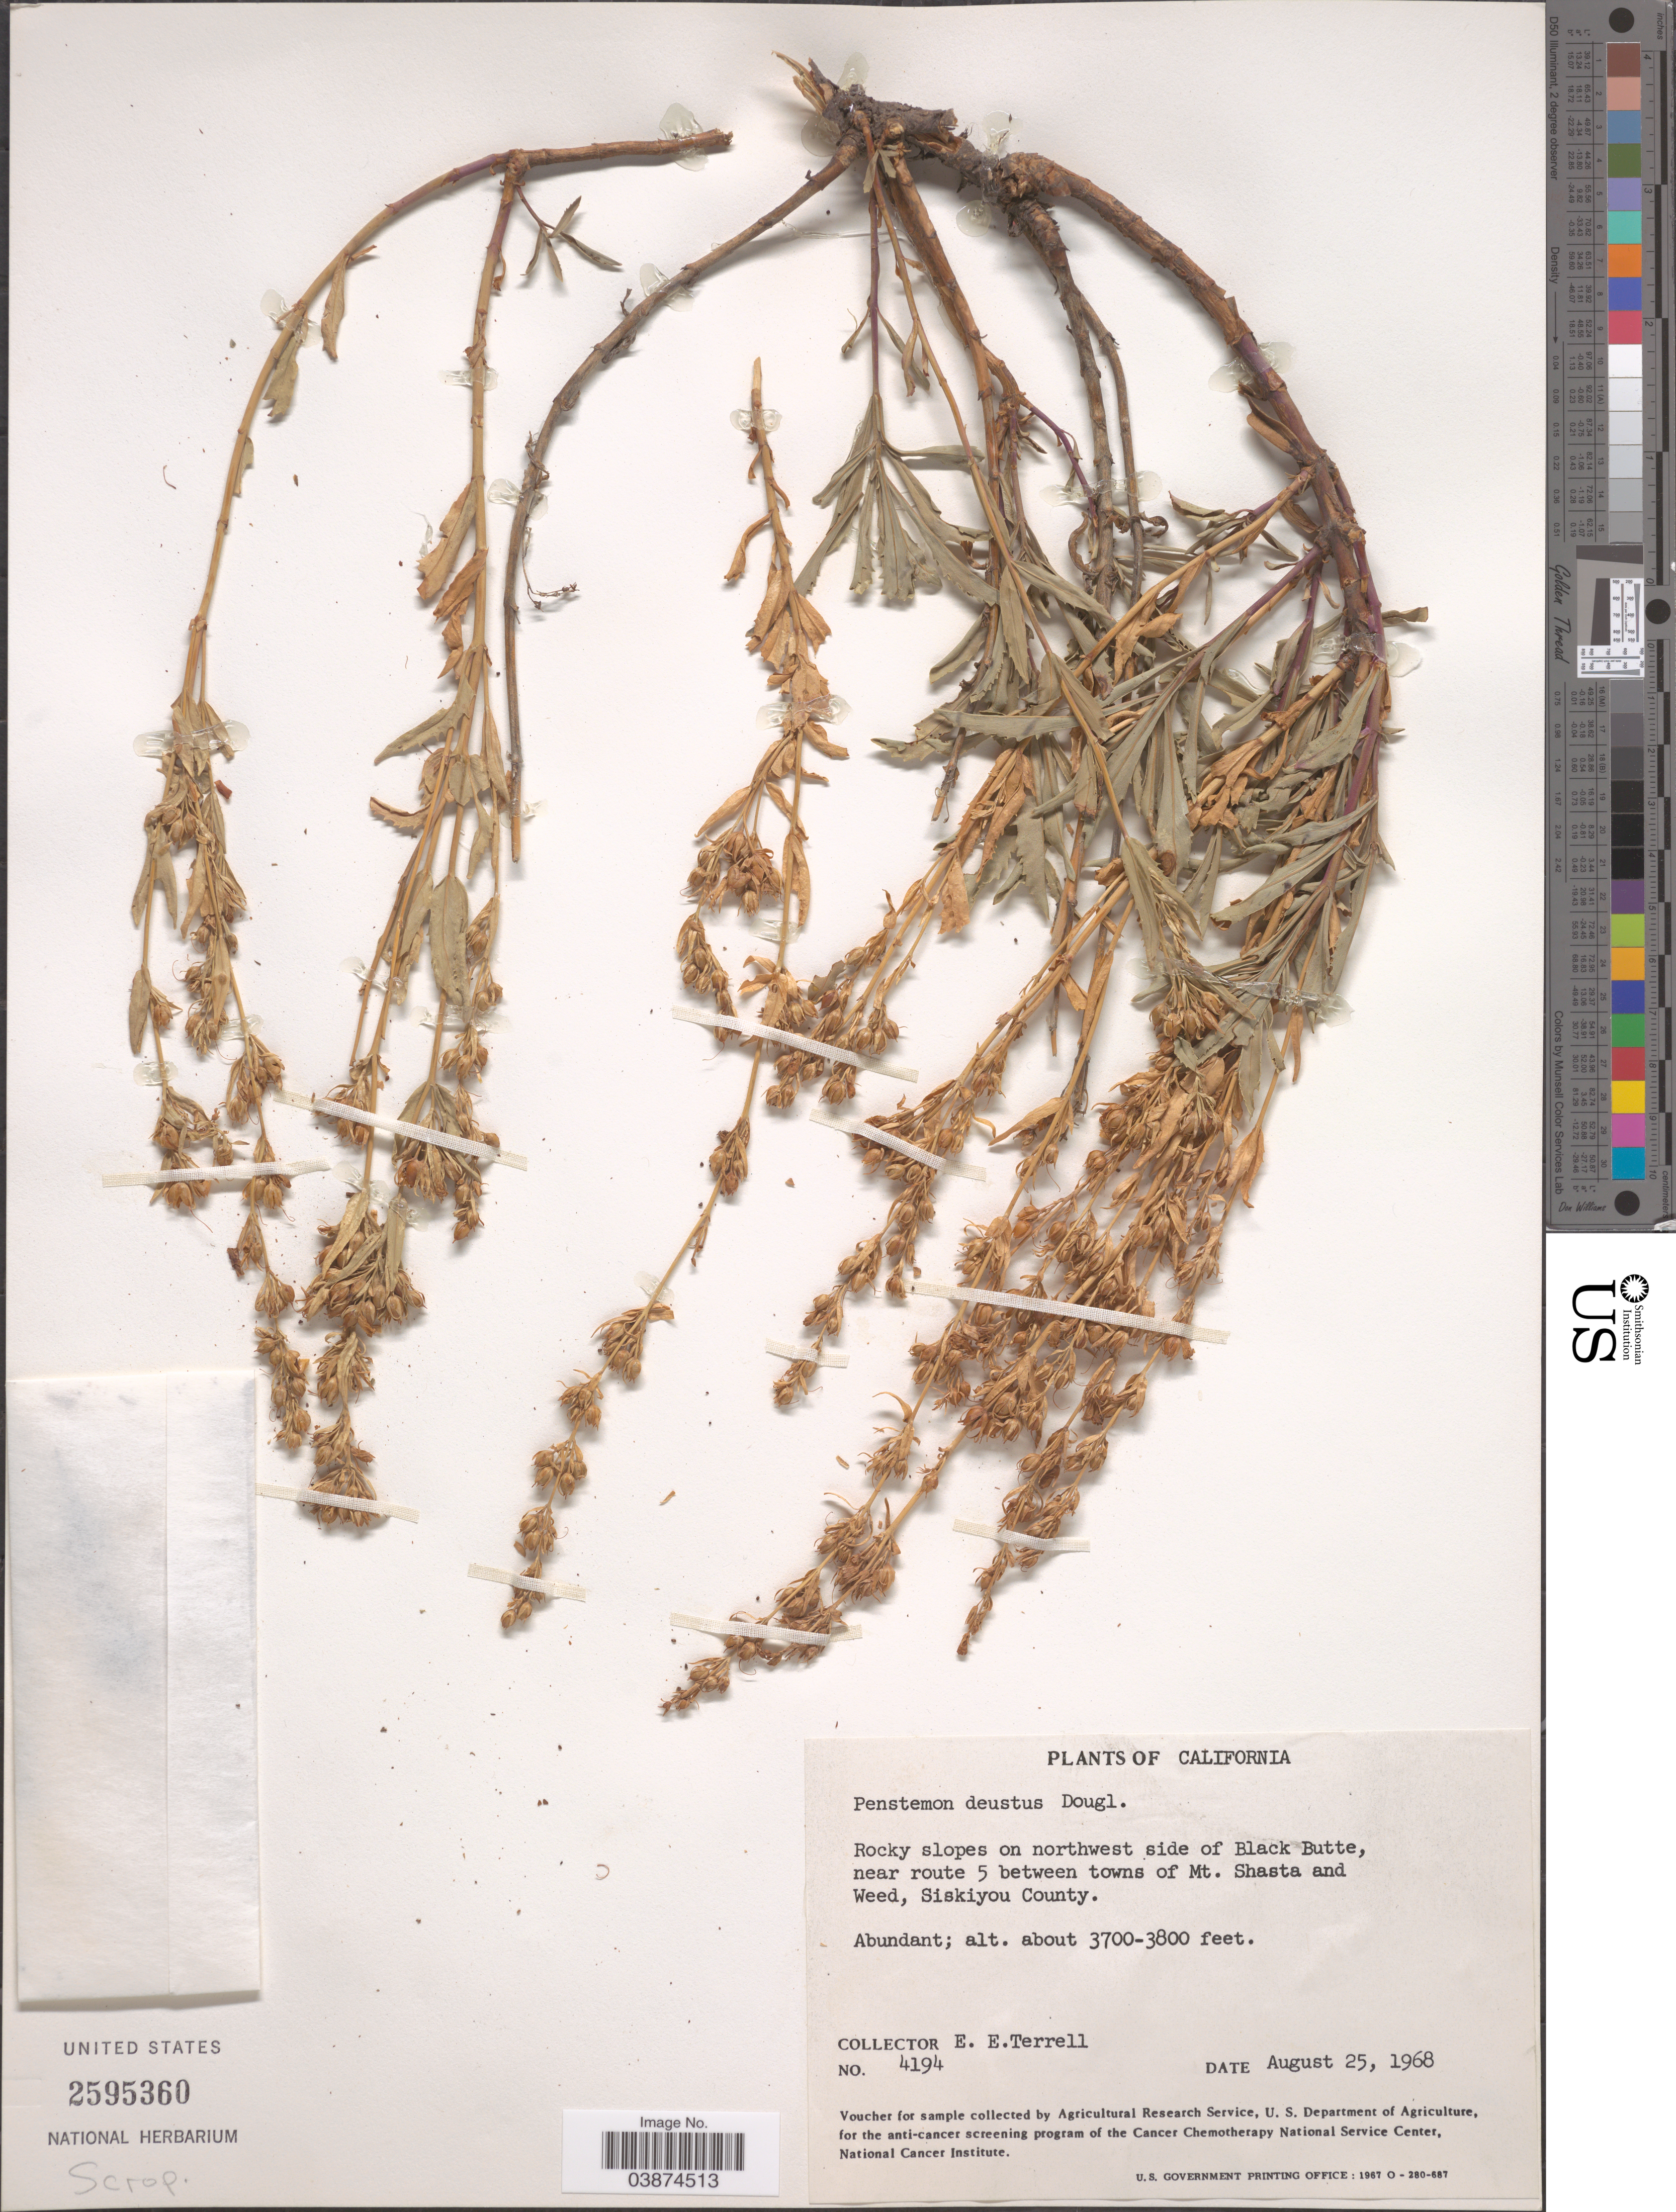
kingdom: Plantae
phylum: Tracheophyta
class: Magnoliopsida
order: Lamiales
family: Plantaginaceae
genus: Penstemon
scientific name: Penstemon deustus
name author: Douglas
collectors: E. E. Terrell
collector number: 4194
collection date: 1968-08-25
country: United States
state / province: California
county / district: Siskiyou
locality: Rocky slopes on northwest side of Black Butte, near route 5 between towns of Mt. Shasta and Weed, Siskiyou COunty.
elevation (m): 1128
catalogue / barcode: US 2595360